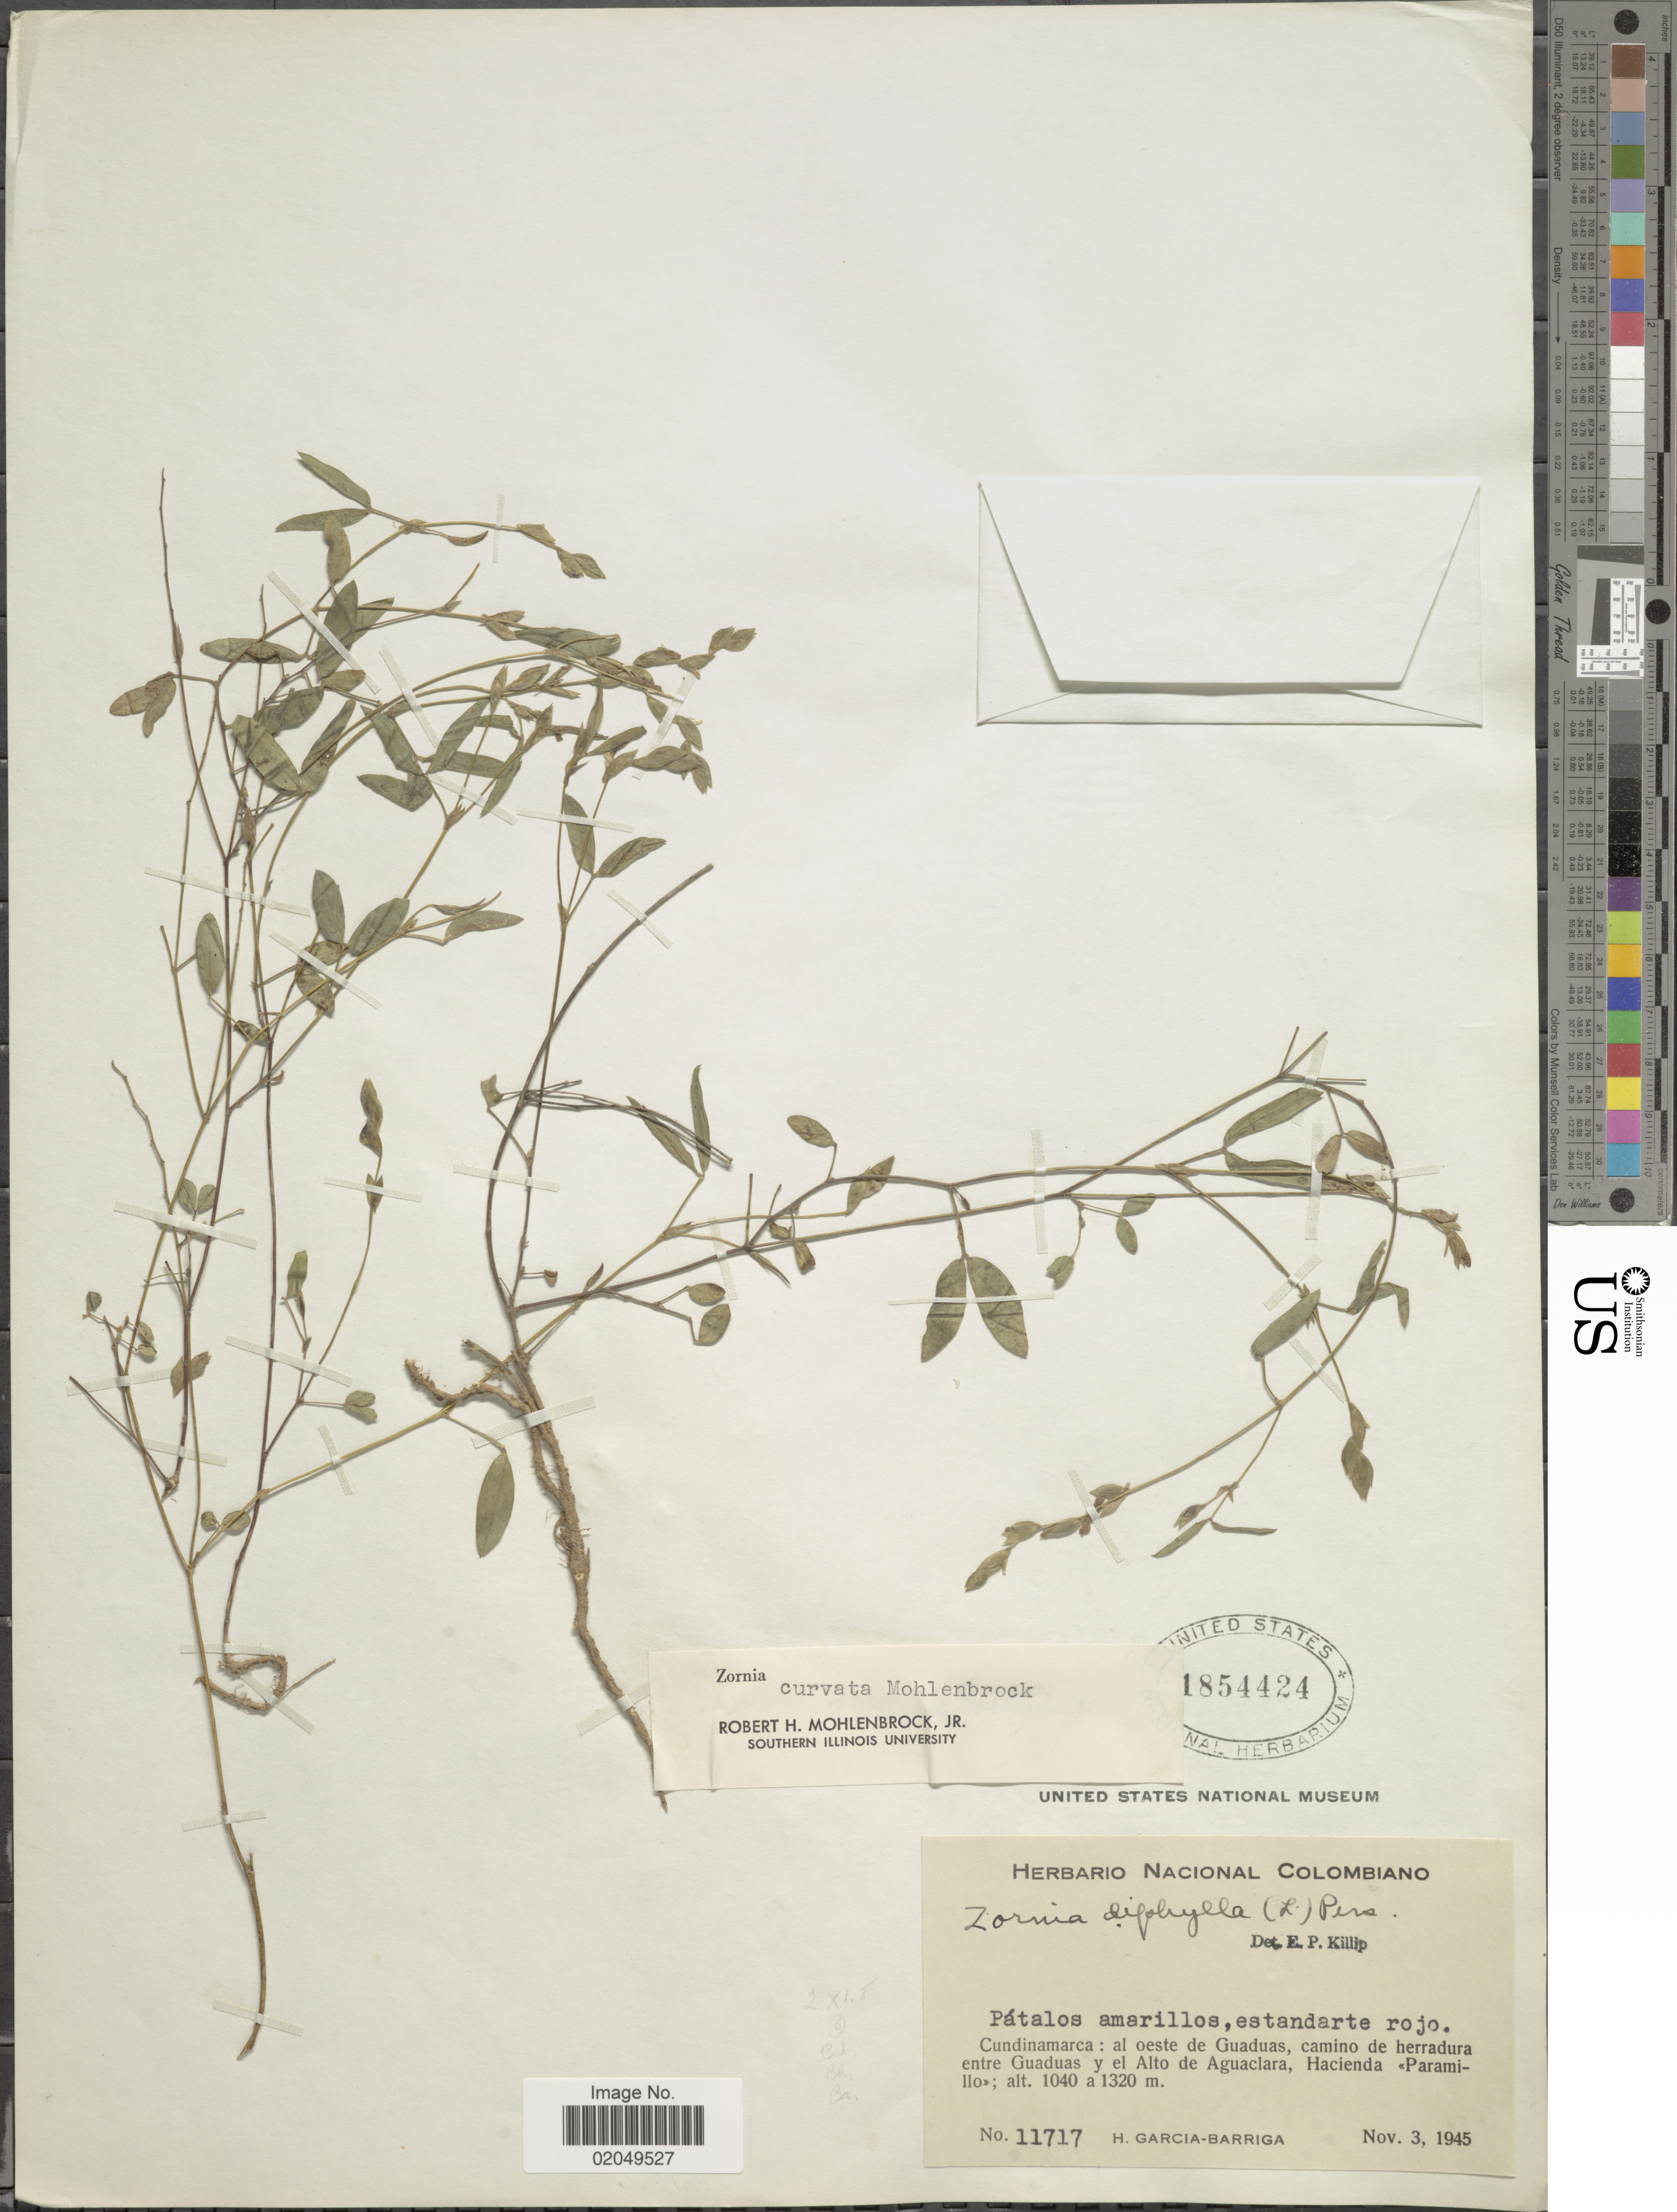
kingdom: Plantae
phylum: Tracheophyta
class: Magnoliopsida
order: Fabales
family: Fabaceae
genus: Zornia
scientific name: Zornia gemella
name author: Vogel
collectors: H. García Barriga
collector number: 111717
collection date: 1945-11-03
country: Colombia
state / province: Cundinamarca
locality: Al oeste de Guaduas, camino de herradura entre Guaduas y el Alto de Aguaclara, Hacienda, Paramillo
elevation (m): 1040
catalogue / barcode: US 1854424